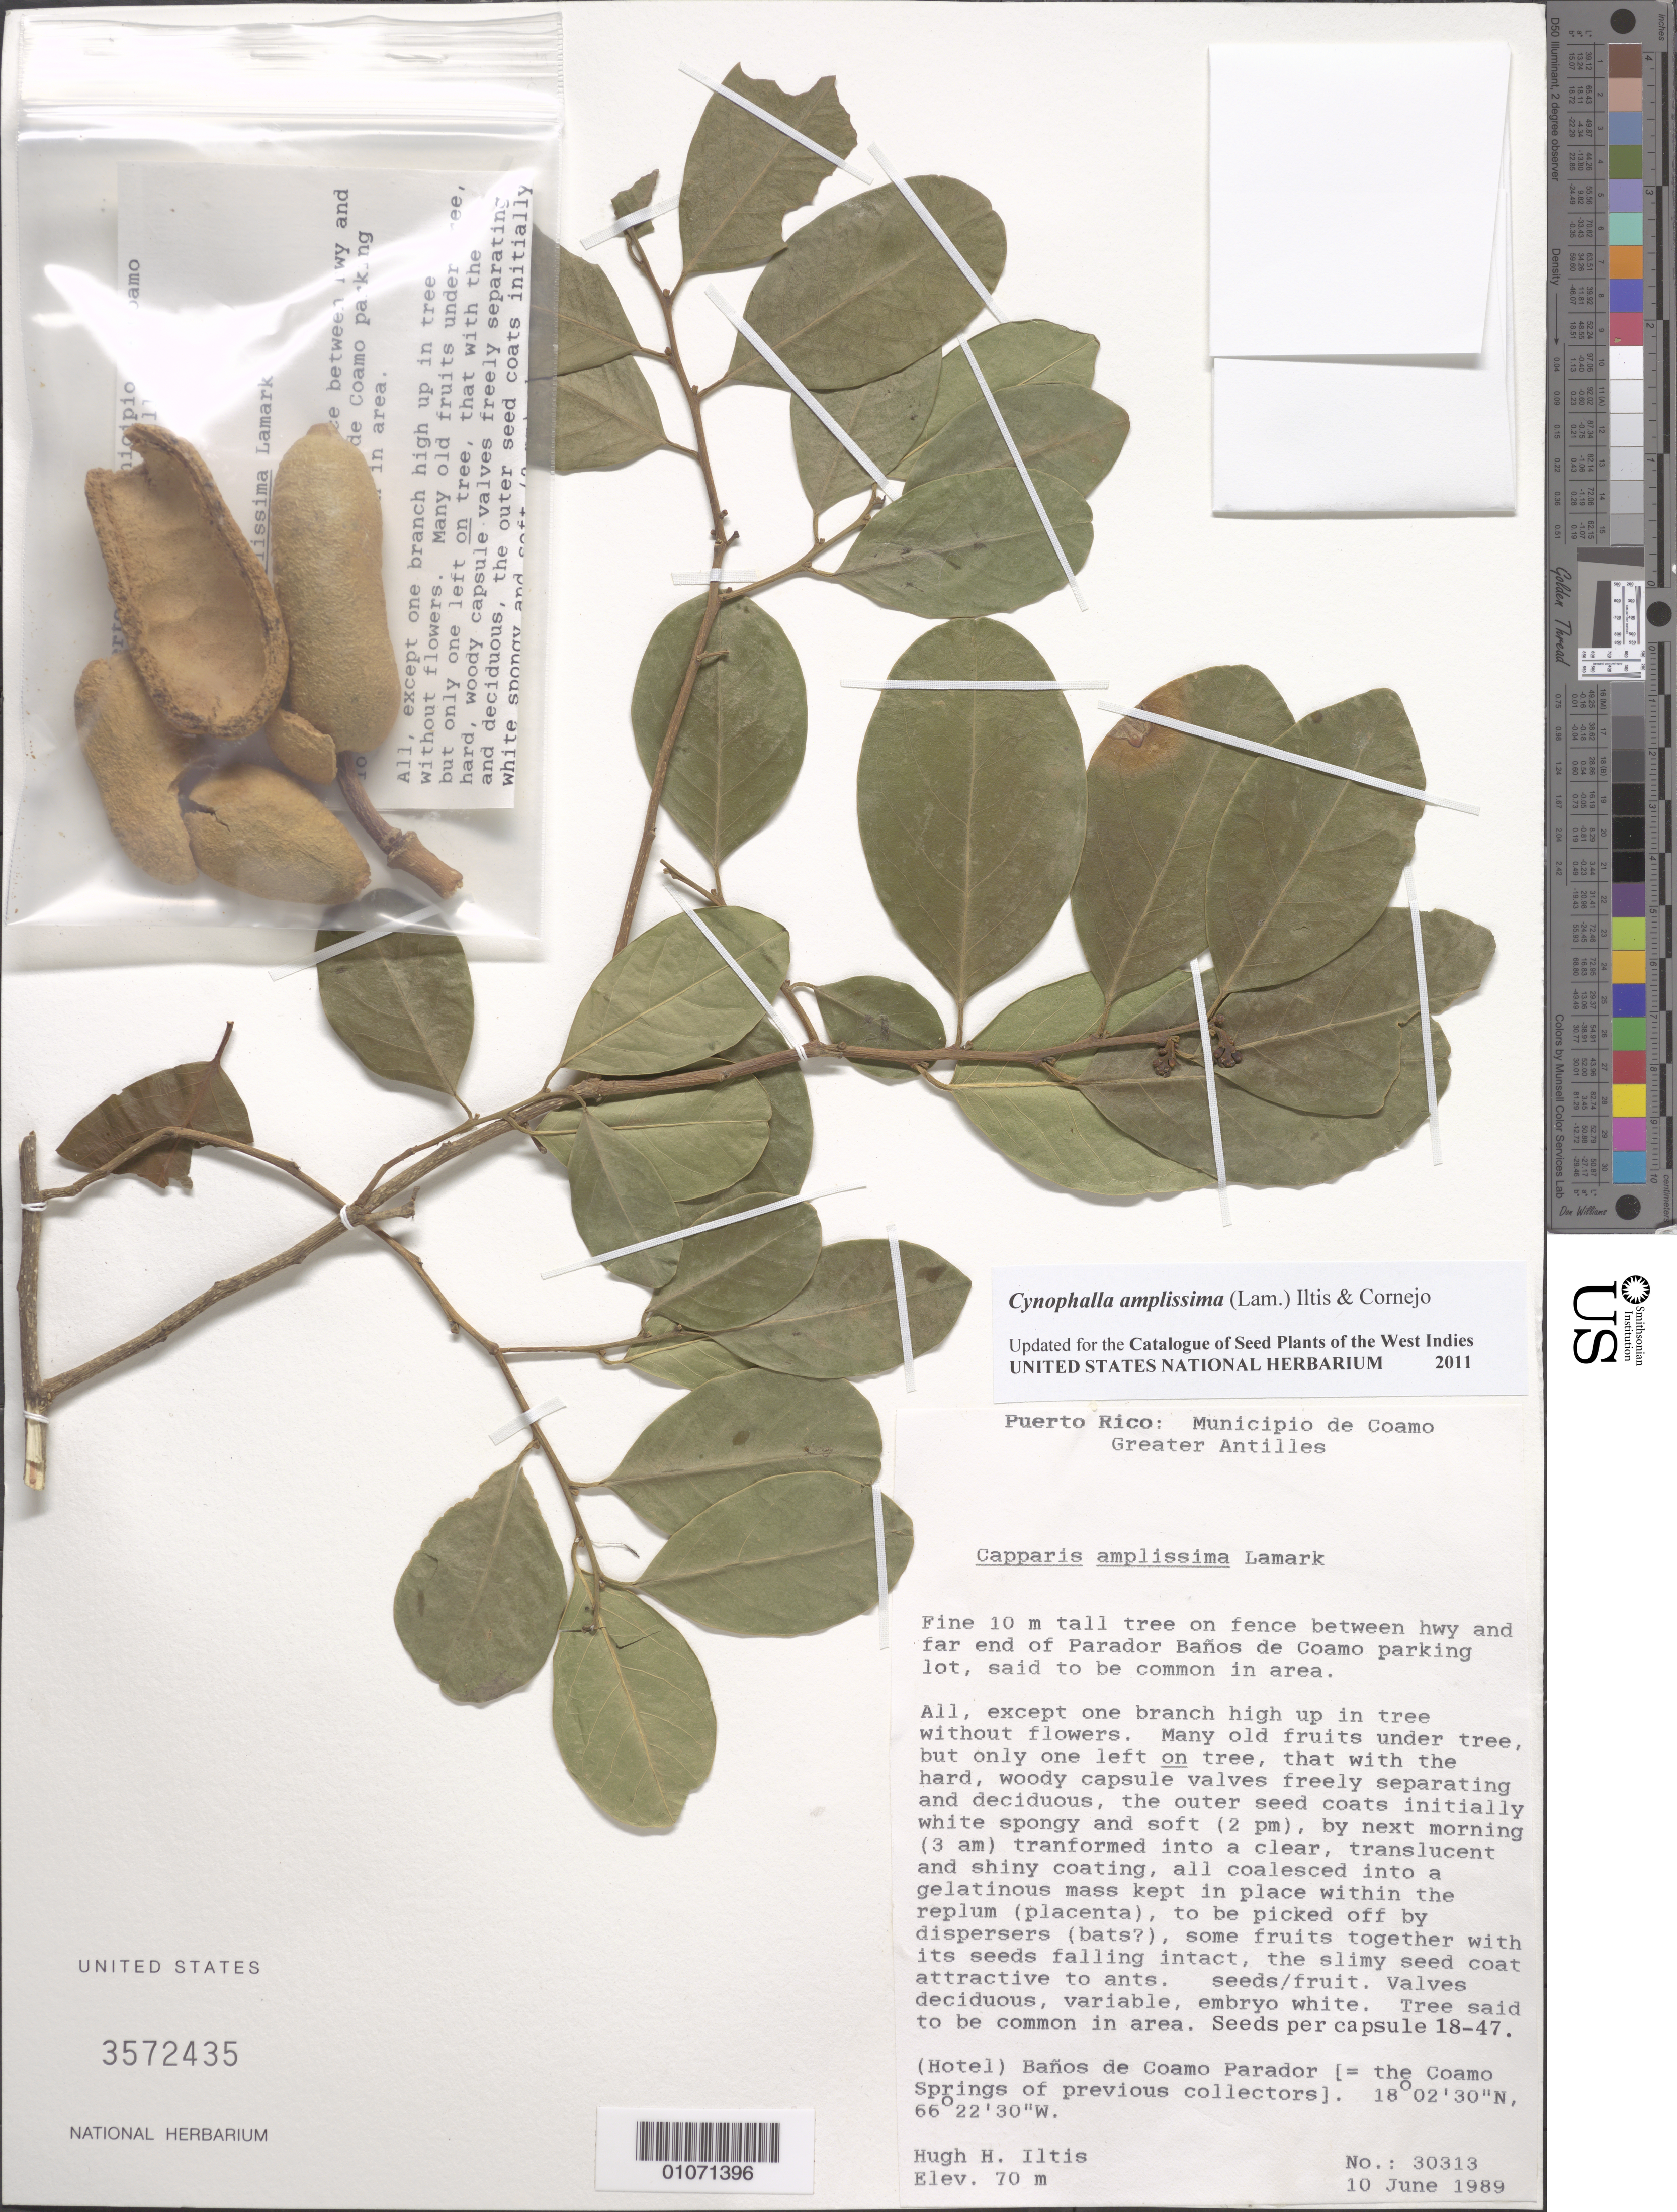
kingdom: Plantae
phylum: Tracheophyta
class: Magnoliopsida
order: Brassicales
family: Capparaceae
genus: Cynophalla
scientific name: Cynophalla amplissima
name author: (Lam.) Iltis & Cornejo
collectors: H. H. Iltis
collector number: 30313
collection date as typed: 10 Jun 1989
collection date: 1989-06-10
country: Puerto Rico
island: Puerto Rico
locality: Mun. de Coamo, Hotel Baños de Coamo Parador, between hwy and far end of hotel parking lot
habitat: On fence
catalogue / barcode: US 3572435